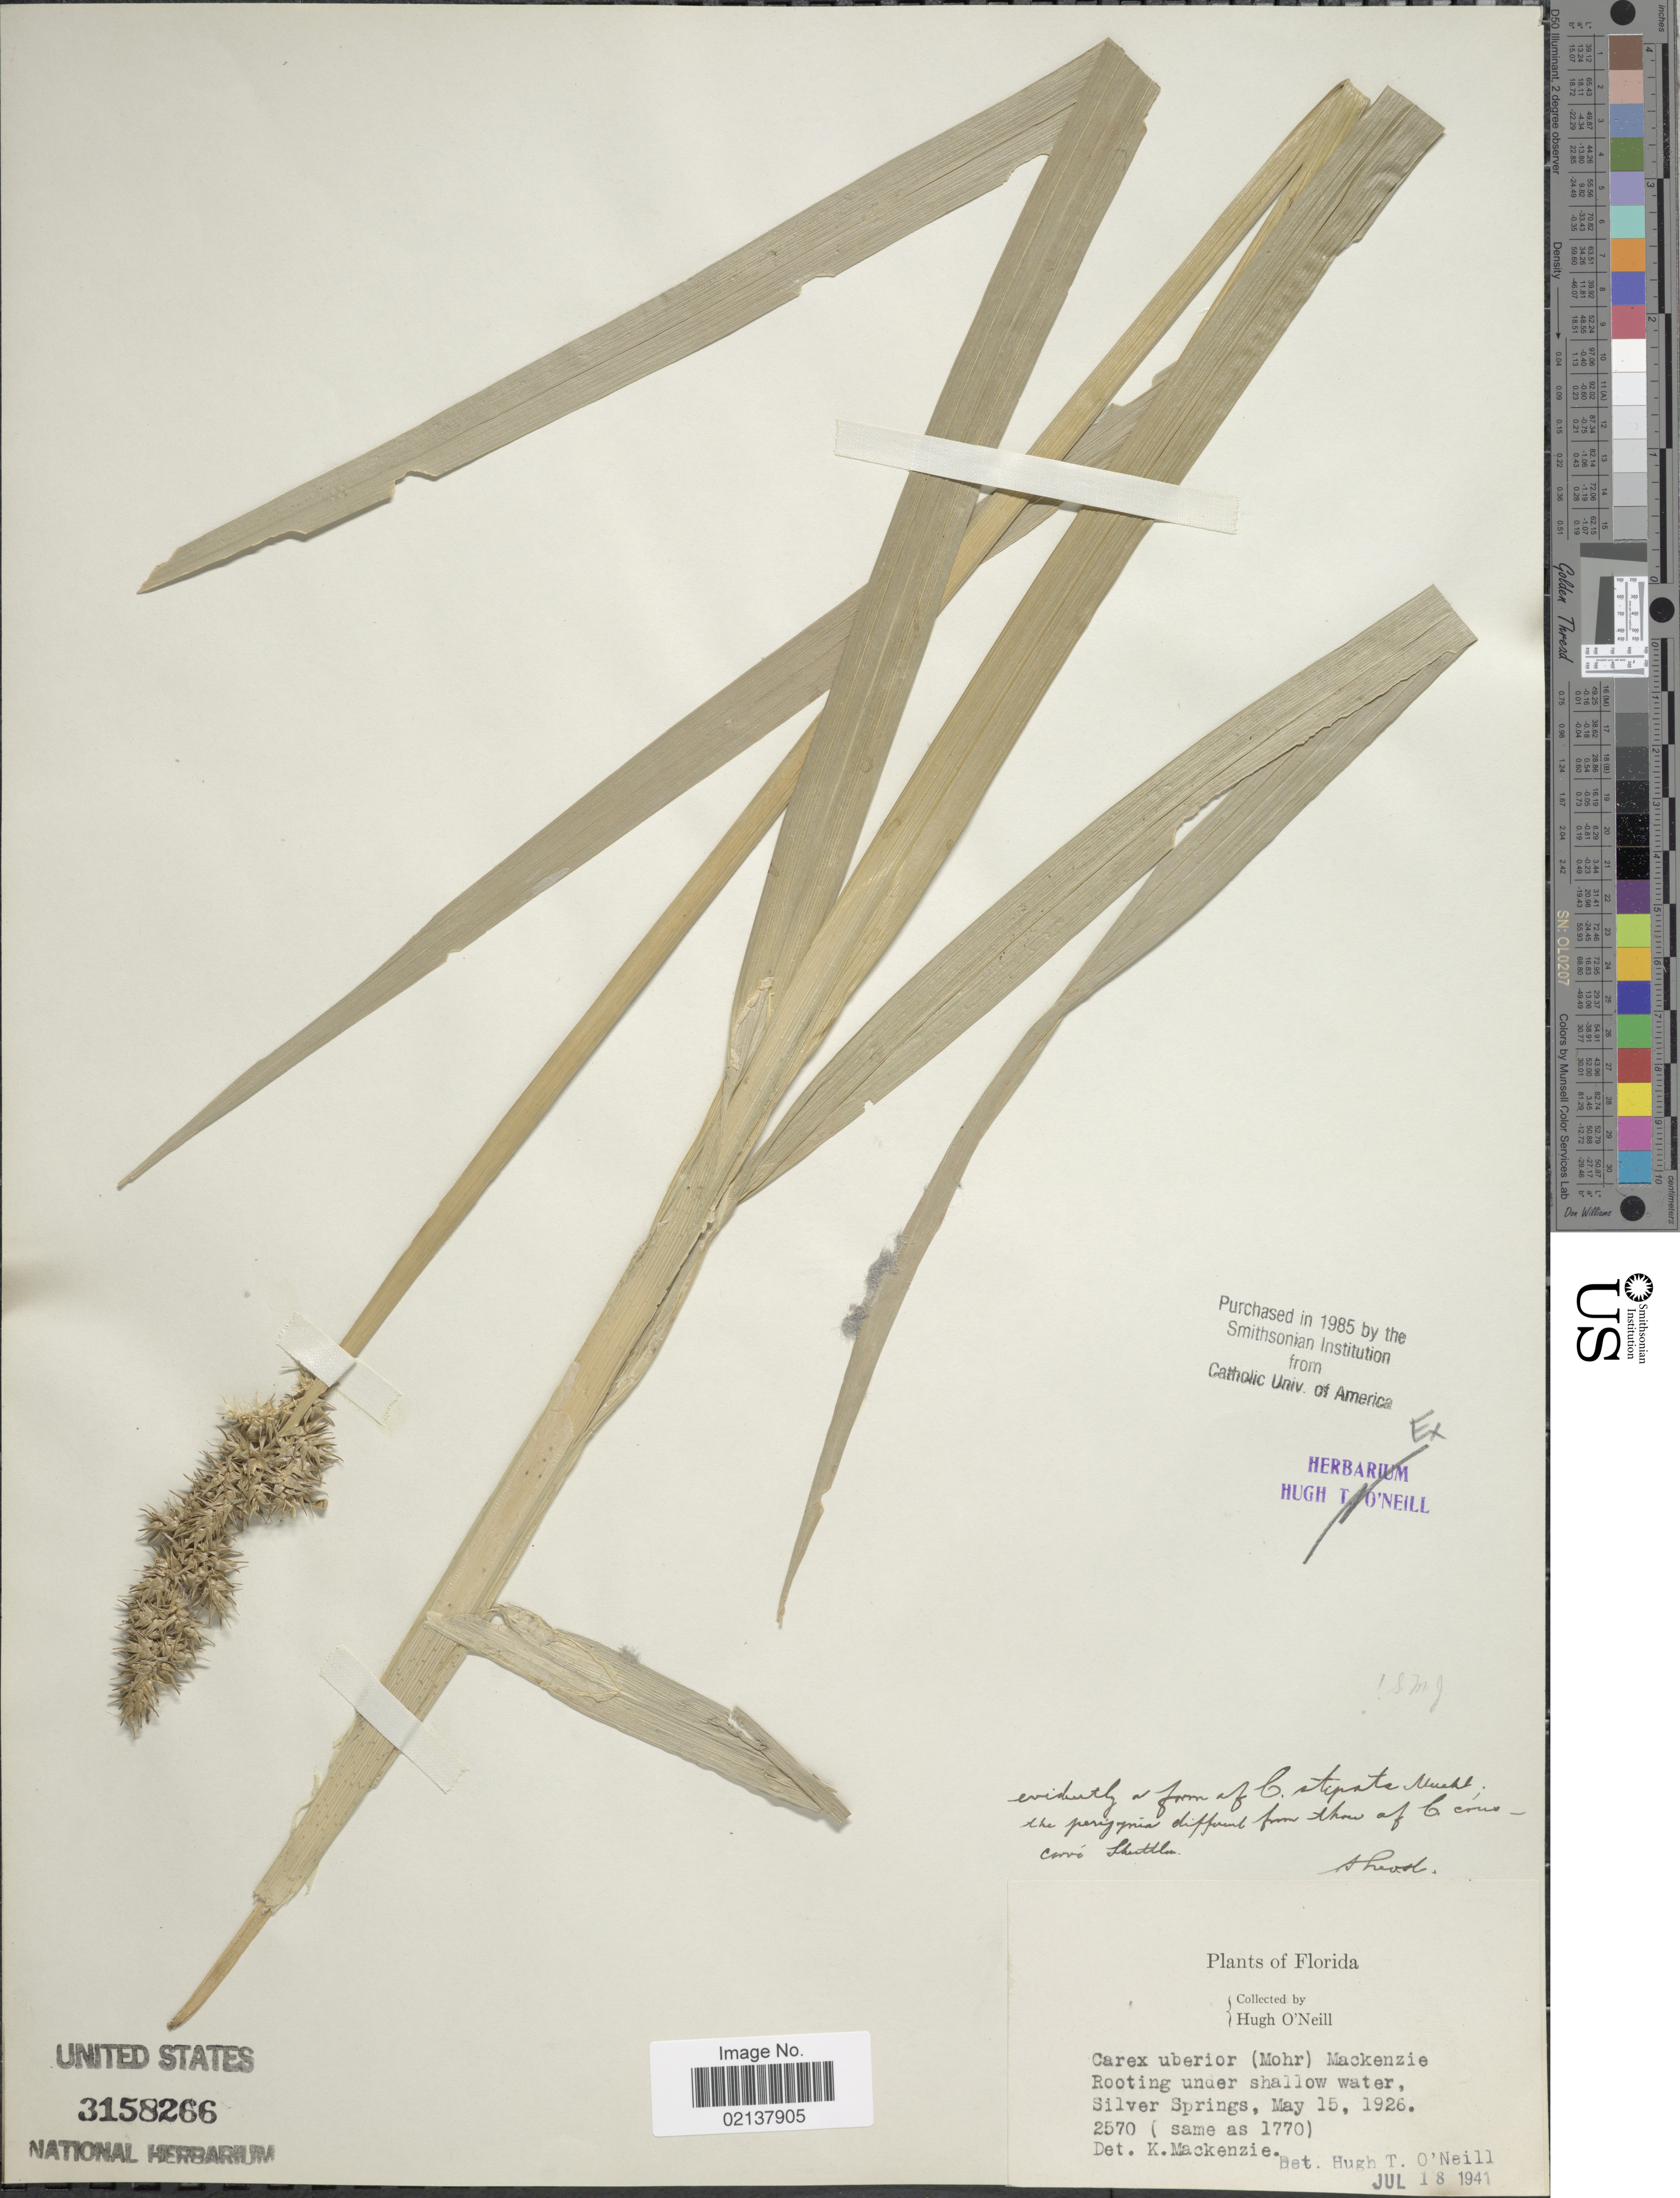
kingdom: Plantae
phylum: Tracheophyta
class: Liliopsida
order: Poales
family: Cyperaceae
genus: Carex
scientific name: Carex stipata var. maxima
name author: Chapm. ex Boott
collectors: H. O'Neill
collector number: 2570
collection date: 1926-05-15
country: United States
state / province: Florida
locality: Rooting under shallow water, Silver Springs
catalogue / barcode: US 3158266